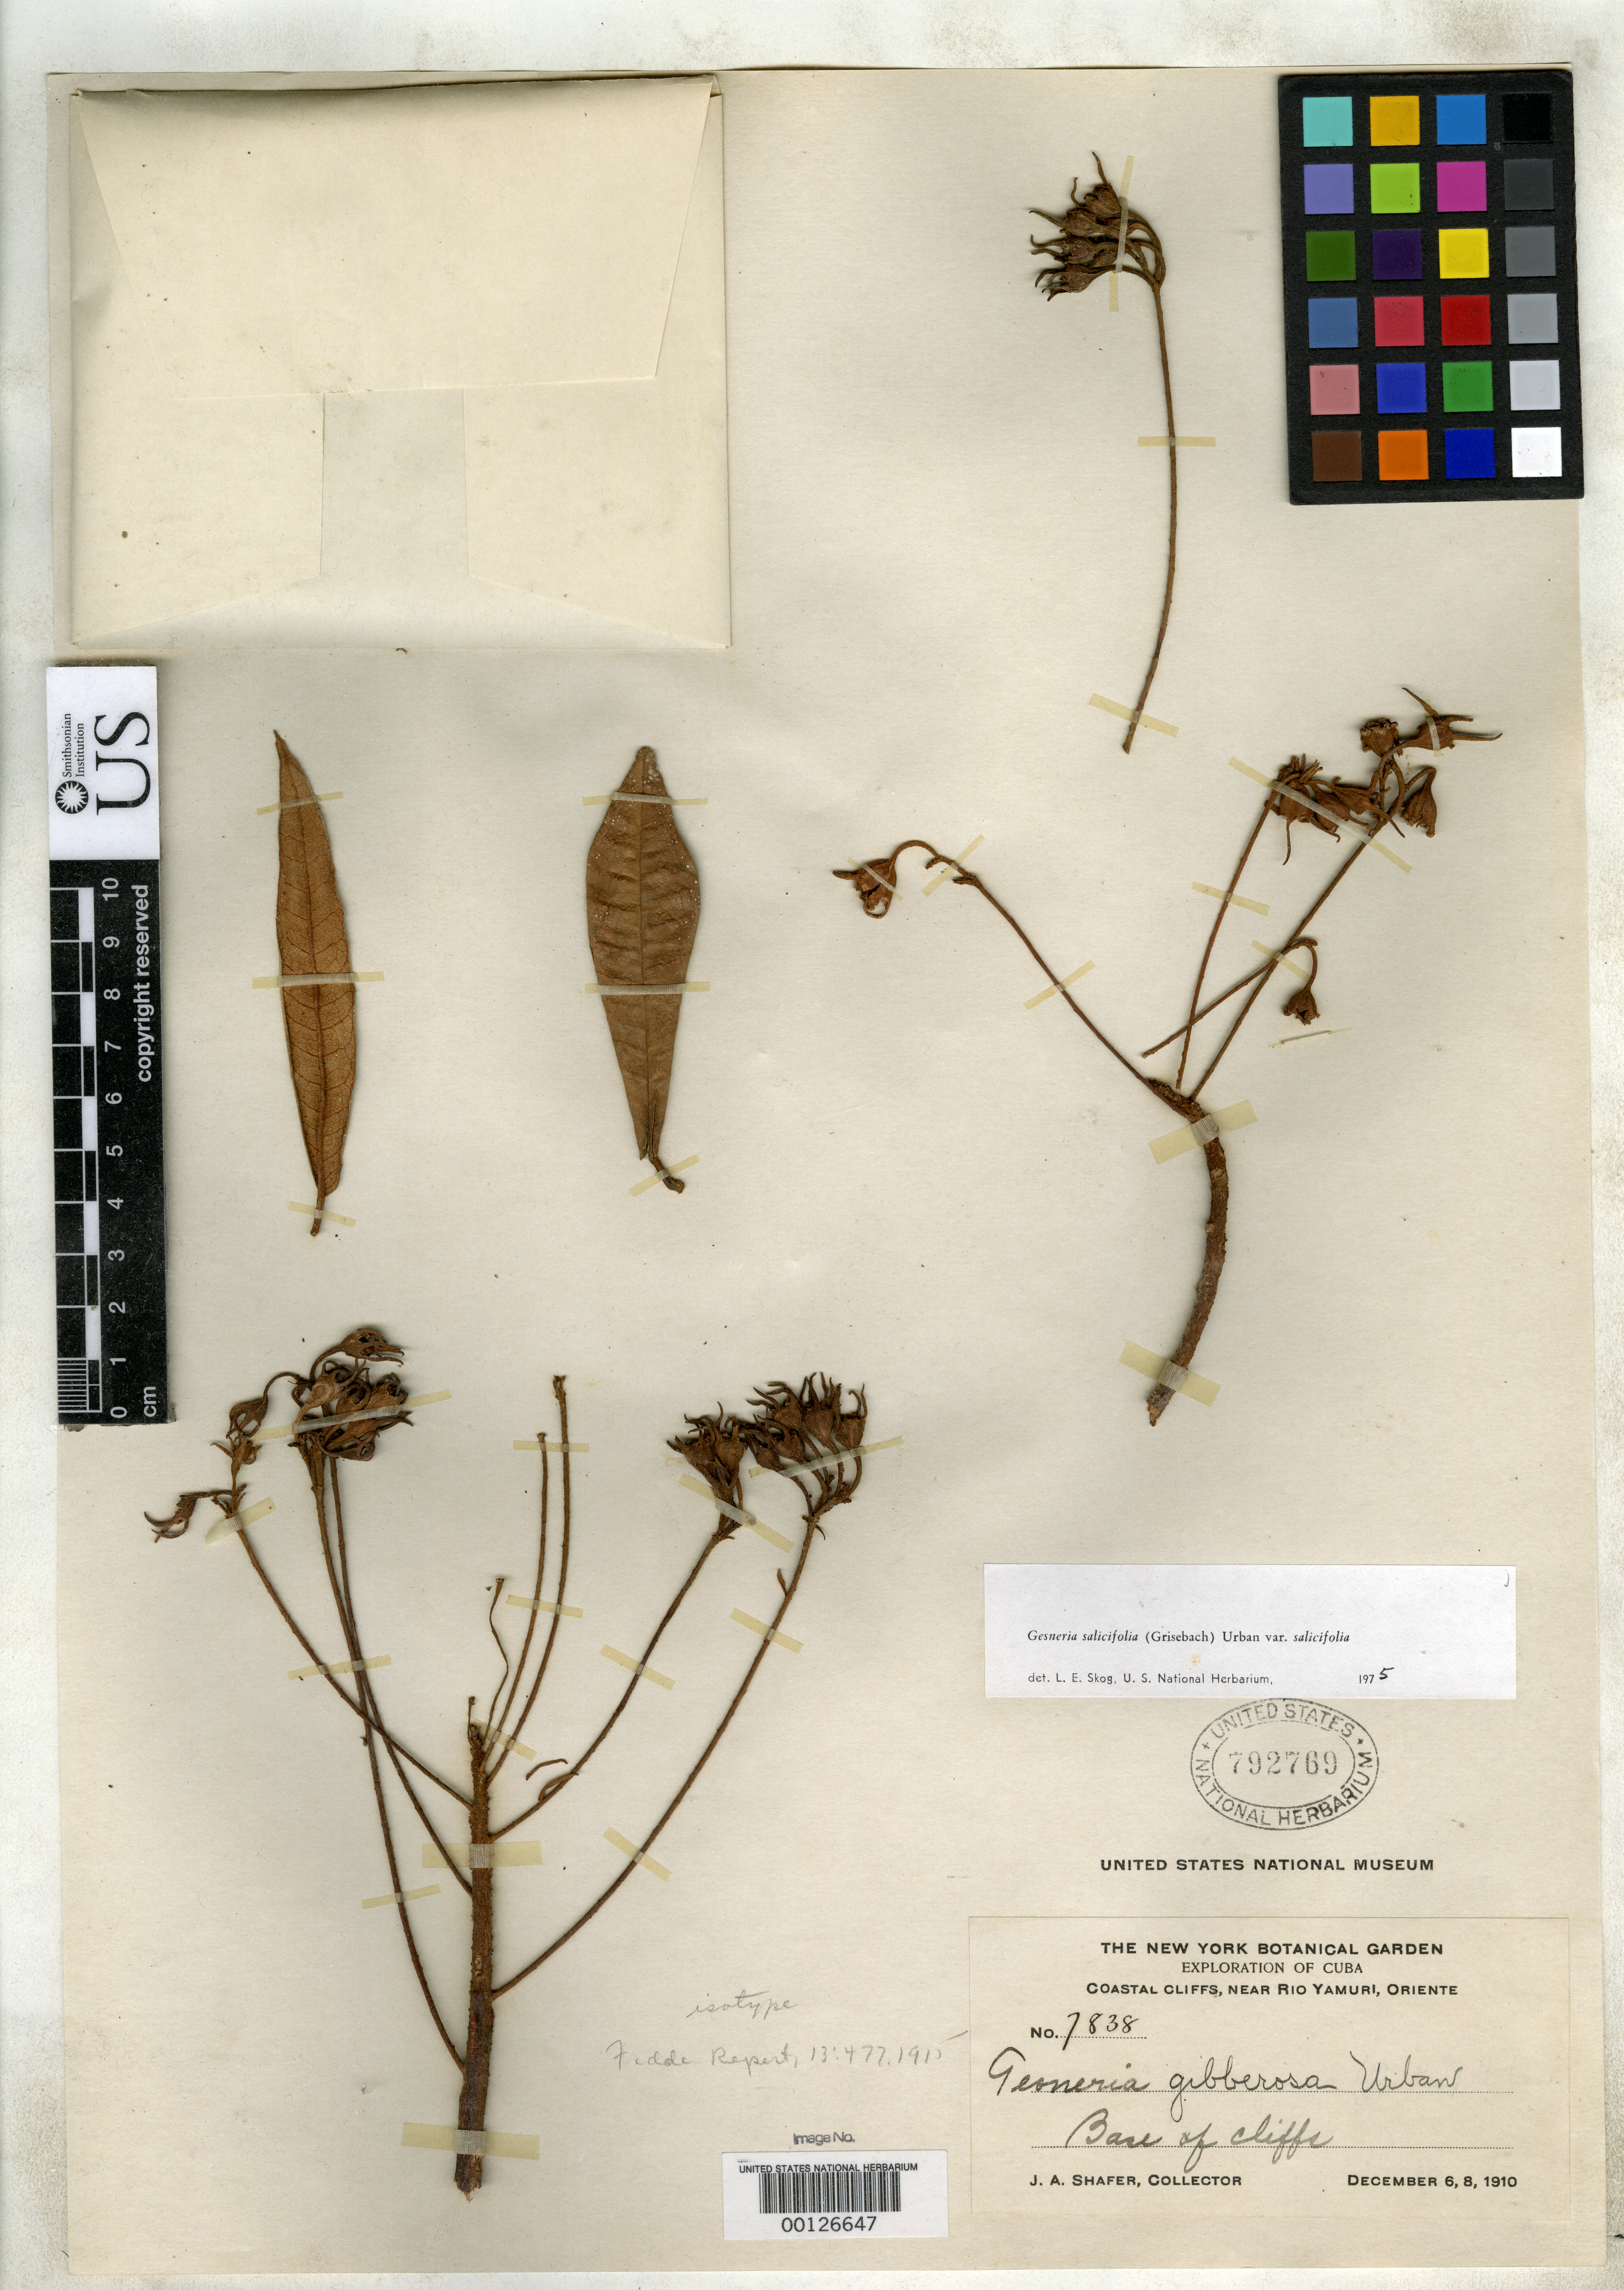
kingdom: Plantae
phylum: Tracheophyta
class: Magnoliopsida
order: Lamiales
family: Gesneriaceae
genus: Gesneria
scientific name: Gesneria gibberosa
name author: Urb.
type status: Isotype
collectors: J. A. Shafer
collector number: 7838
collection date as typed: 06 Dec 1910 to 08 Dec 1910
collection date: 1910-12-06/1910-12-08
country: Cuba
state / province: Oriente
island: Greater Antilles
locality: Near Rio Yamuri.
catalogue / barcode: US 792769